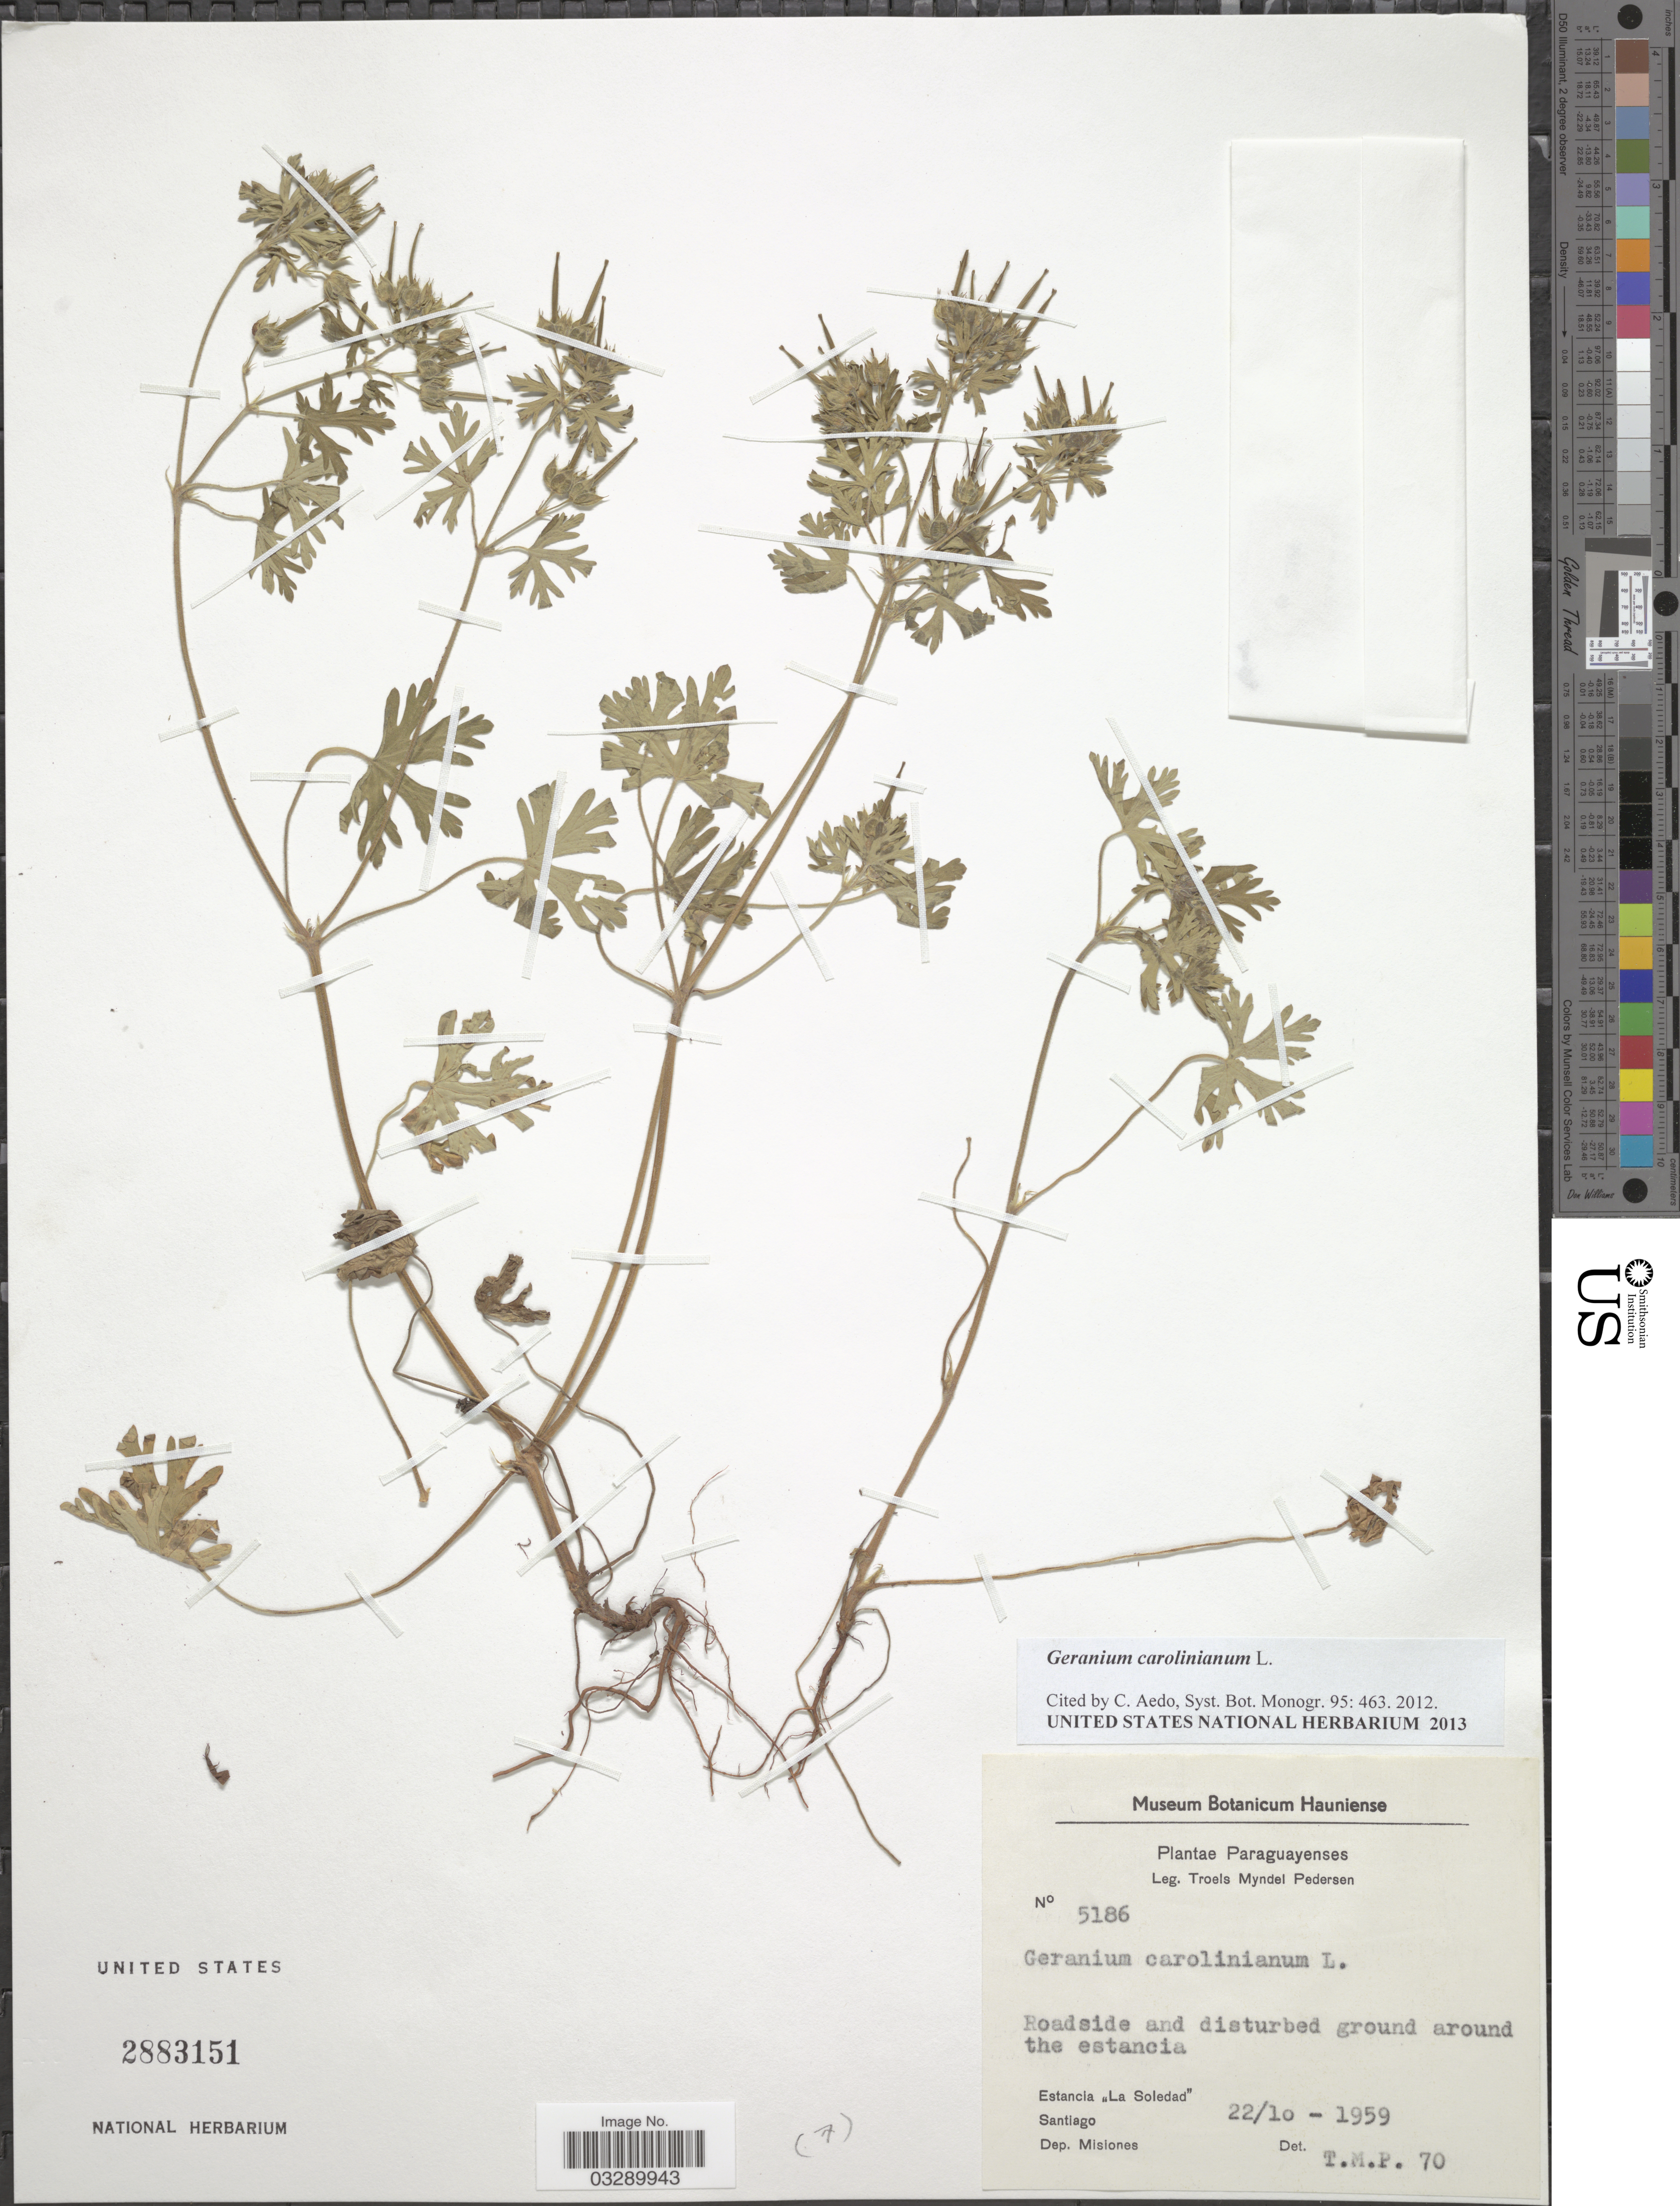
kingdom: Plantae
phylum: Tracheophyta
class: Magnoliopsida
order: Geraniales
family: Geraniaceae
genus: Geranium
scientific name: Geranium carolinianum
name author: L.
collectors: T. Pederson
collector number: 5186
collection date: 1959-10-22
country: Paraguay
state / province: Misiones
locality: Roadside and disturbed ground around the estancia. Estancia "La Soledad". Santiago. Dep. Misiones.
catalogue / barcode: US 2883151